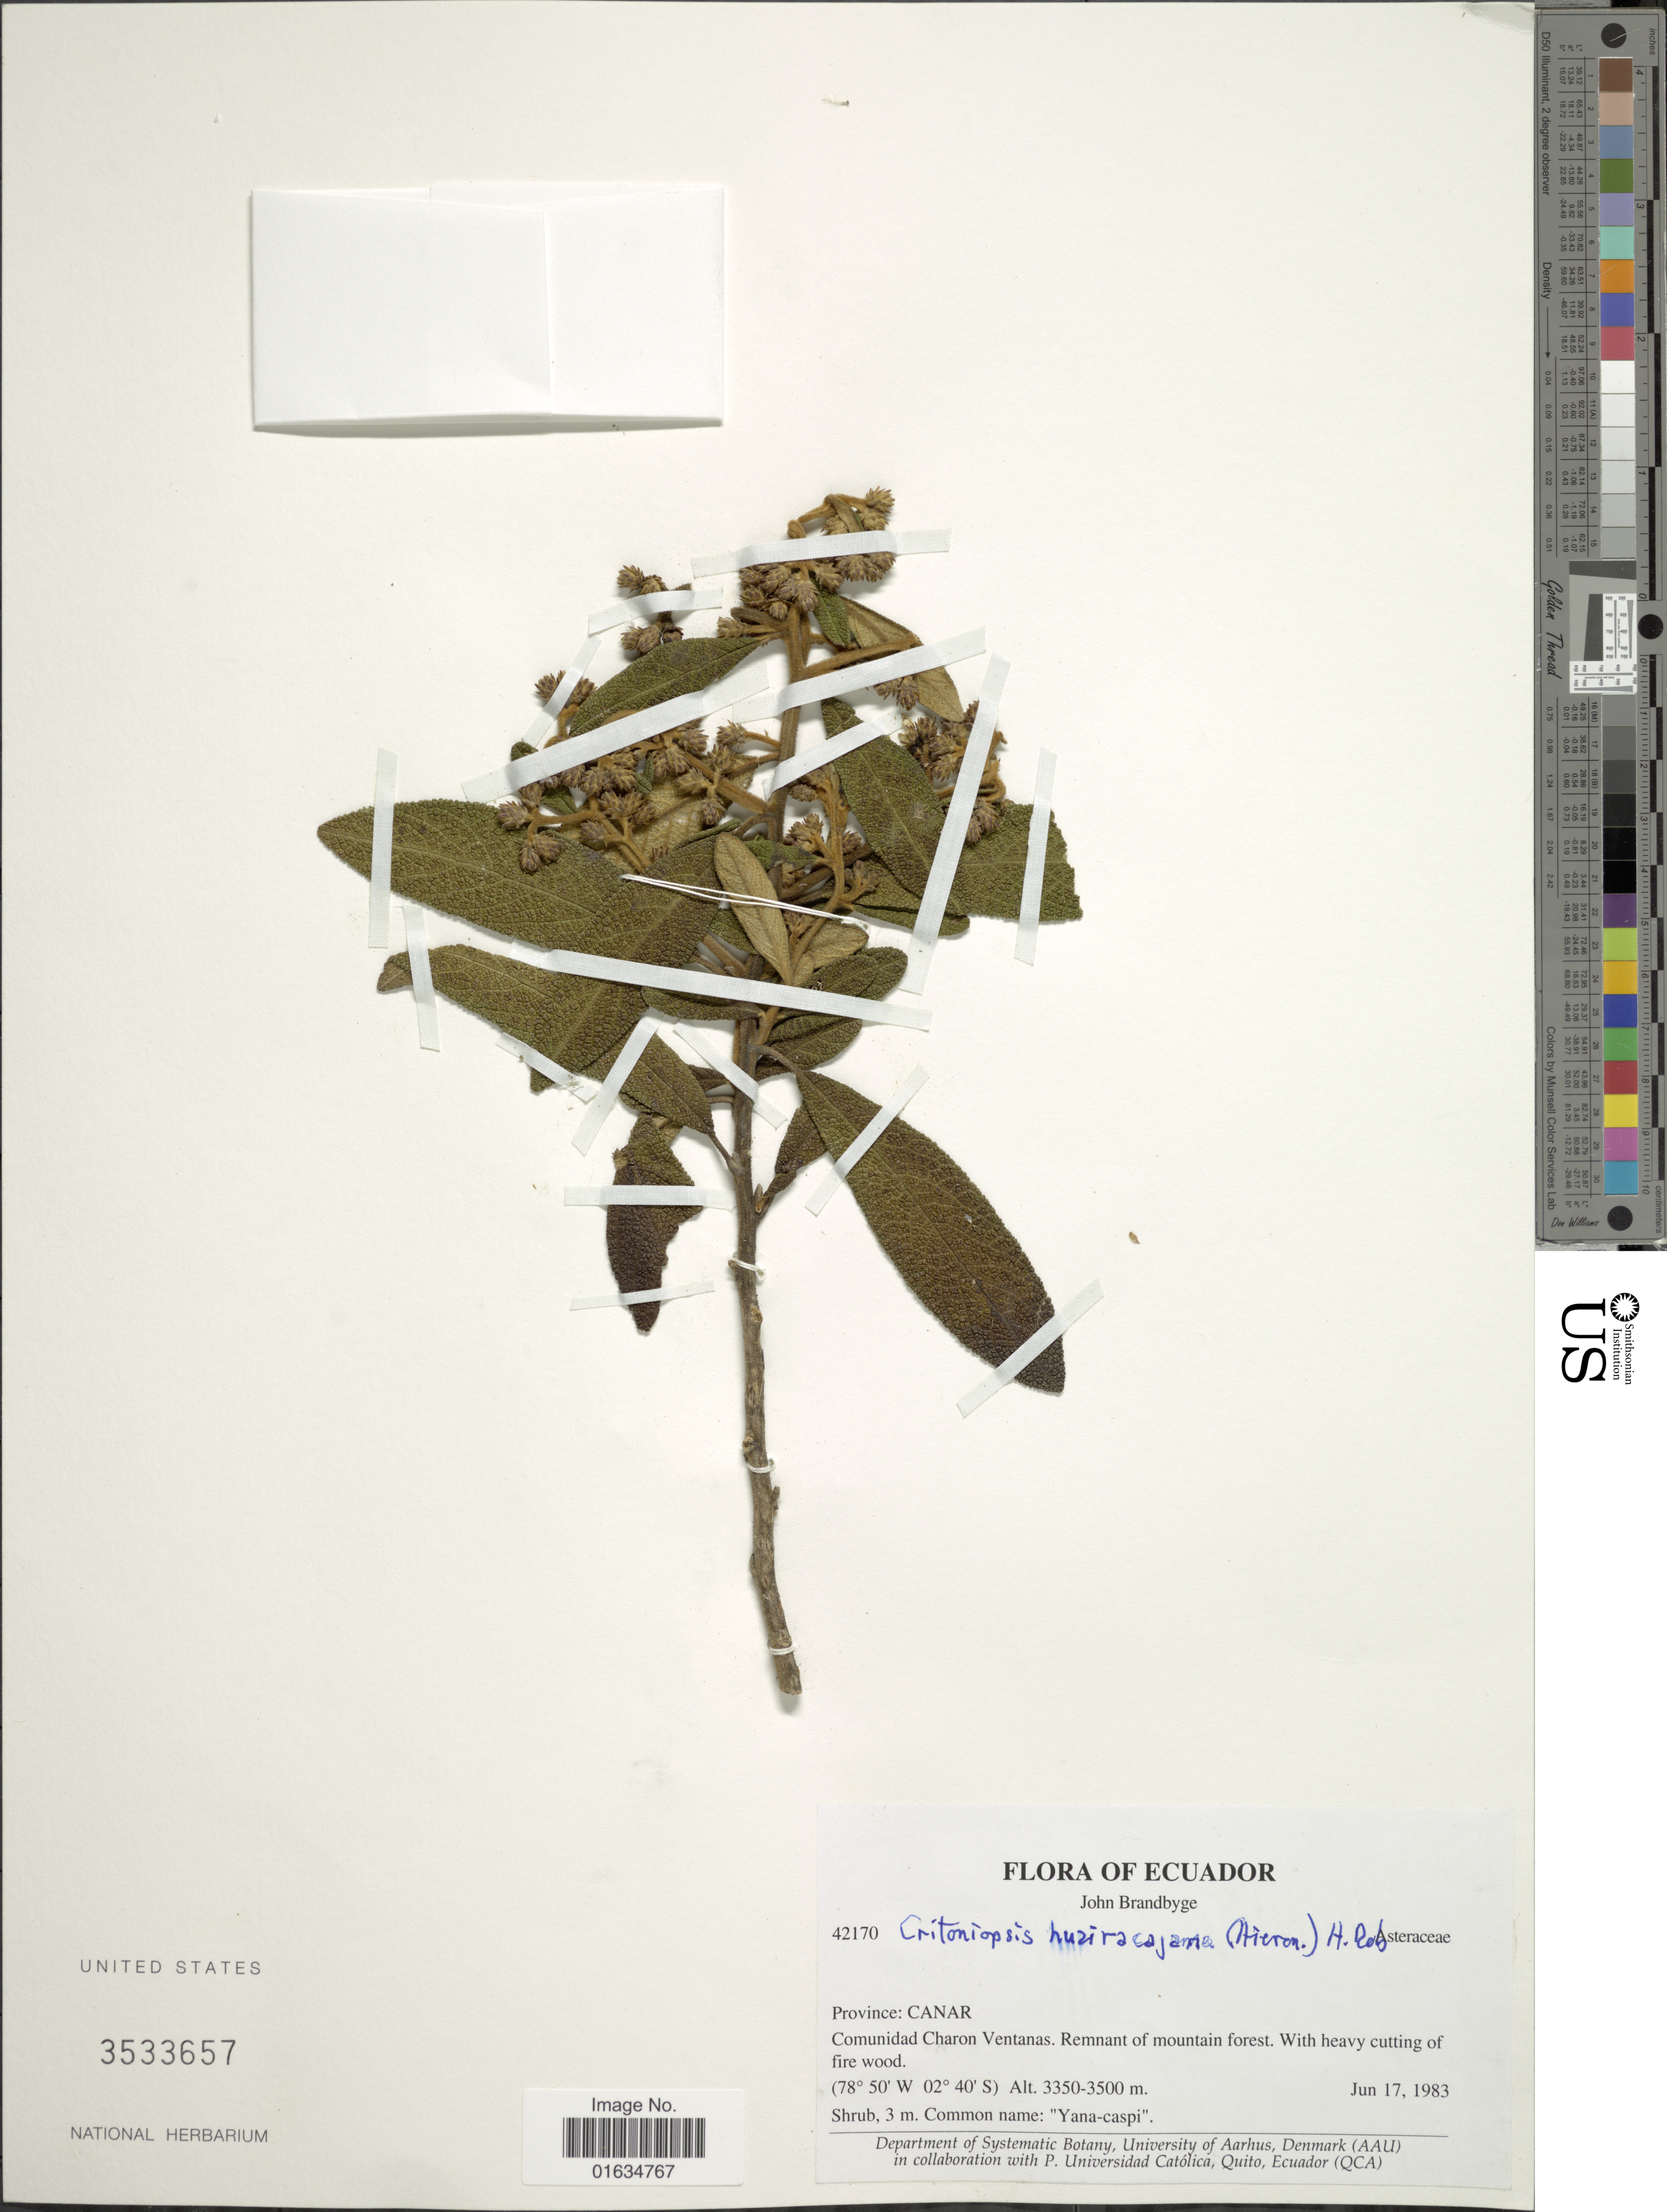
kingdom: Plantae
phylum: Tracheophyta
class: Magnoliopsida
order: Asterales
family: Asteraceae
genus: Critoniopsis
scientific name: Critoniopsis huairacajana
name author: (Hieron.) H. Rob.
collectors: J. Brandbyge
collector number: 42170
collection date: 1983-06-17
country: Ecuador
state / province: Cañar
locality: Comunidad Charon Ventanas, remnant of mountain forest.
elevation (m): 3350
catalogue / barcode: US 3533657